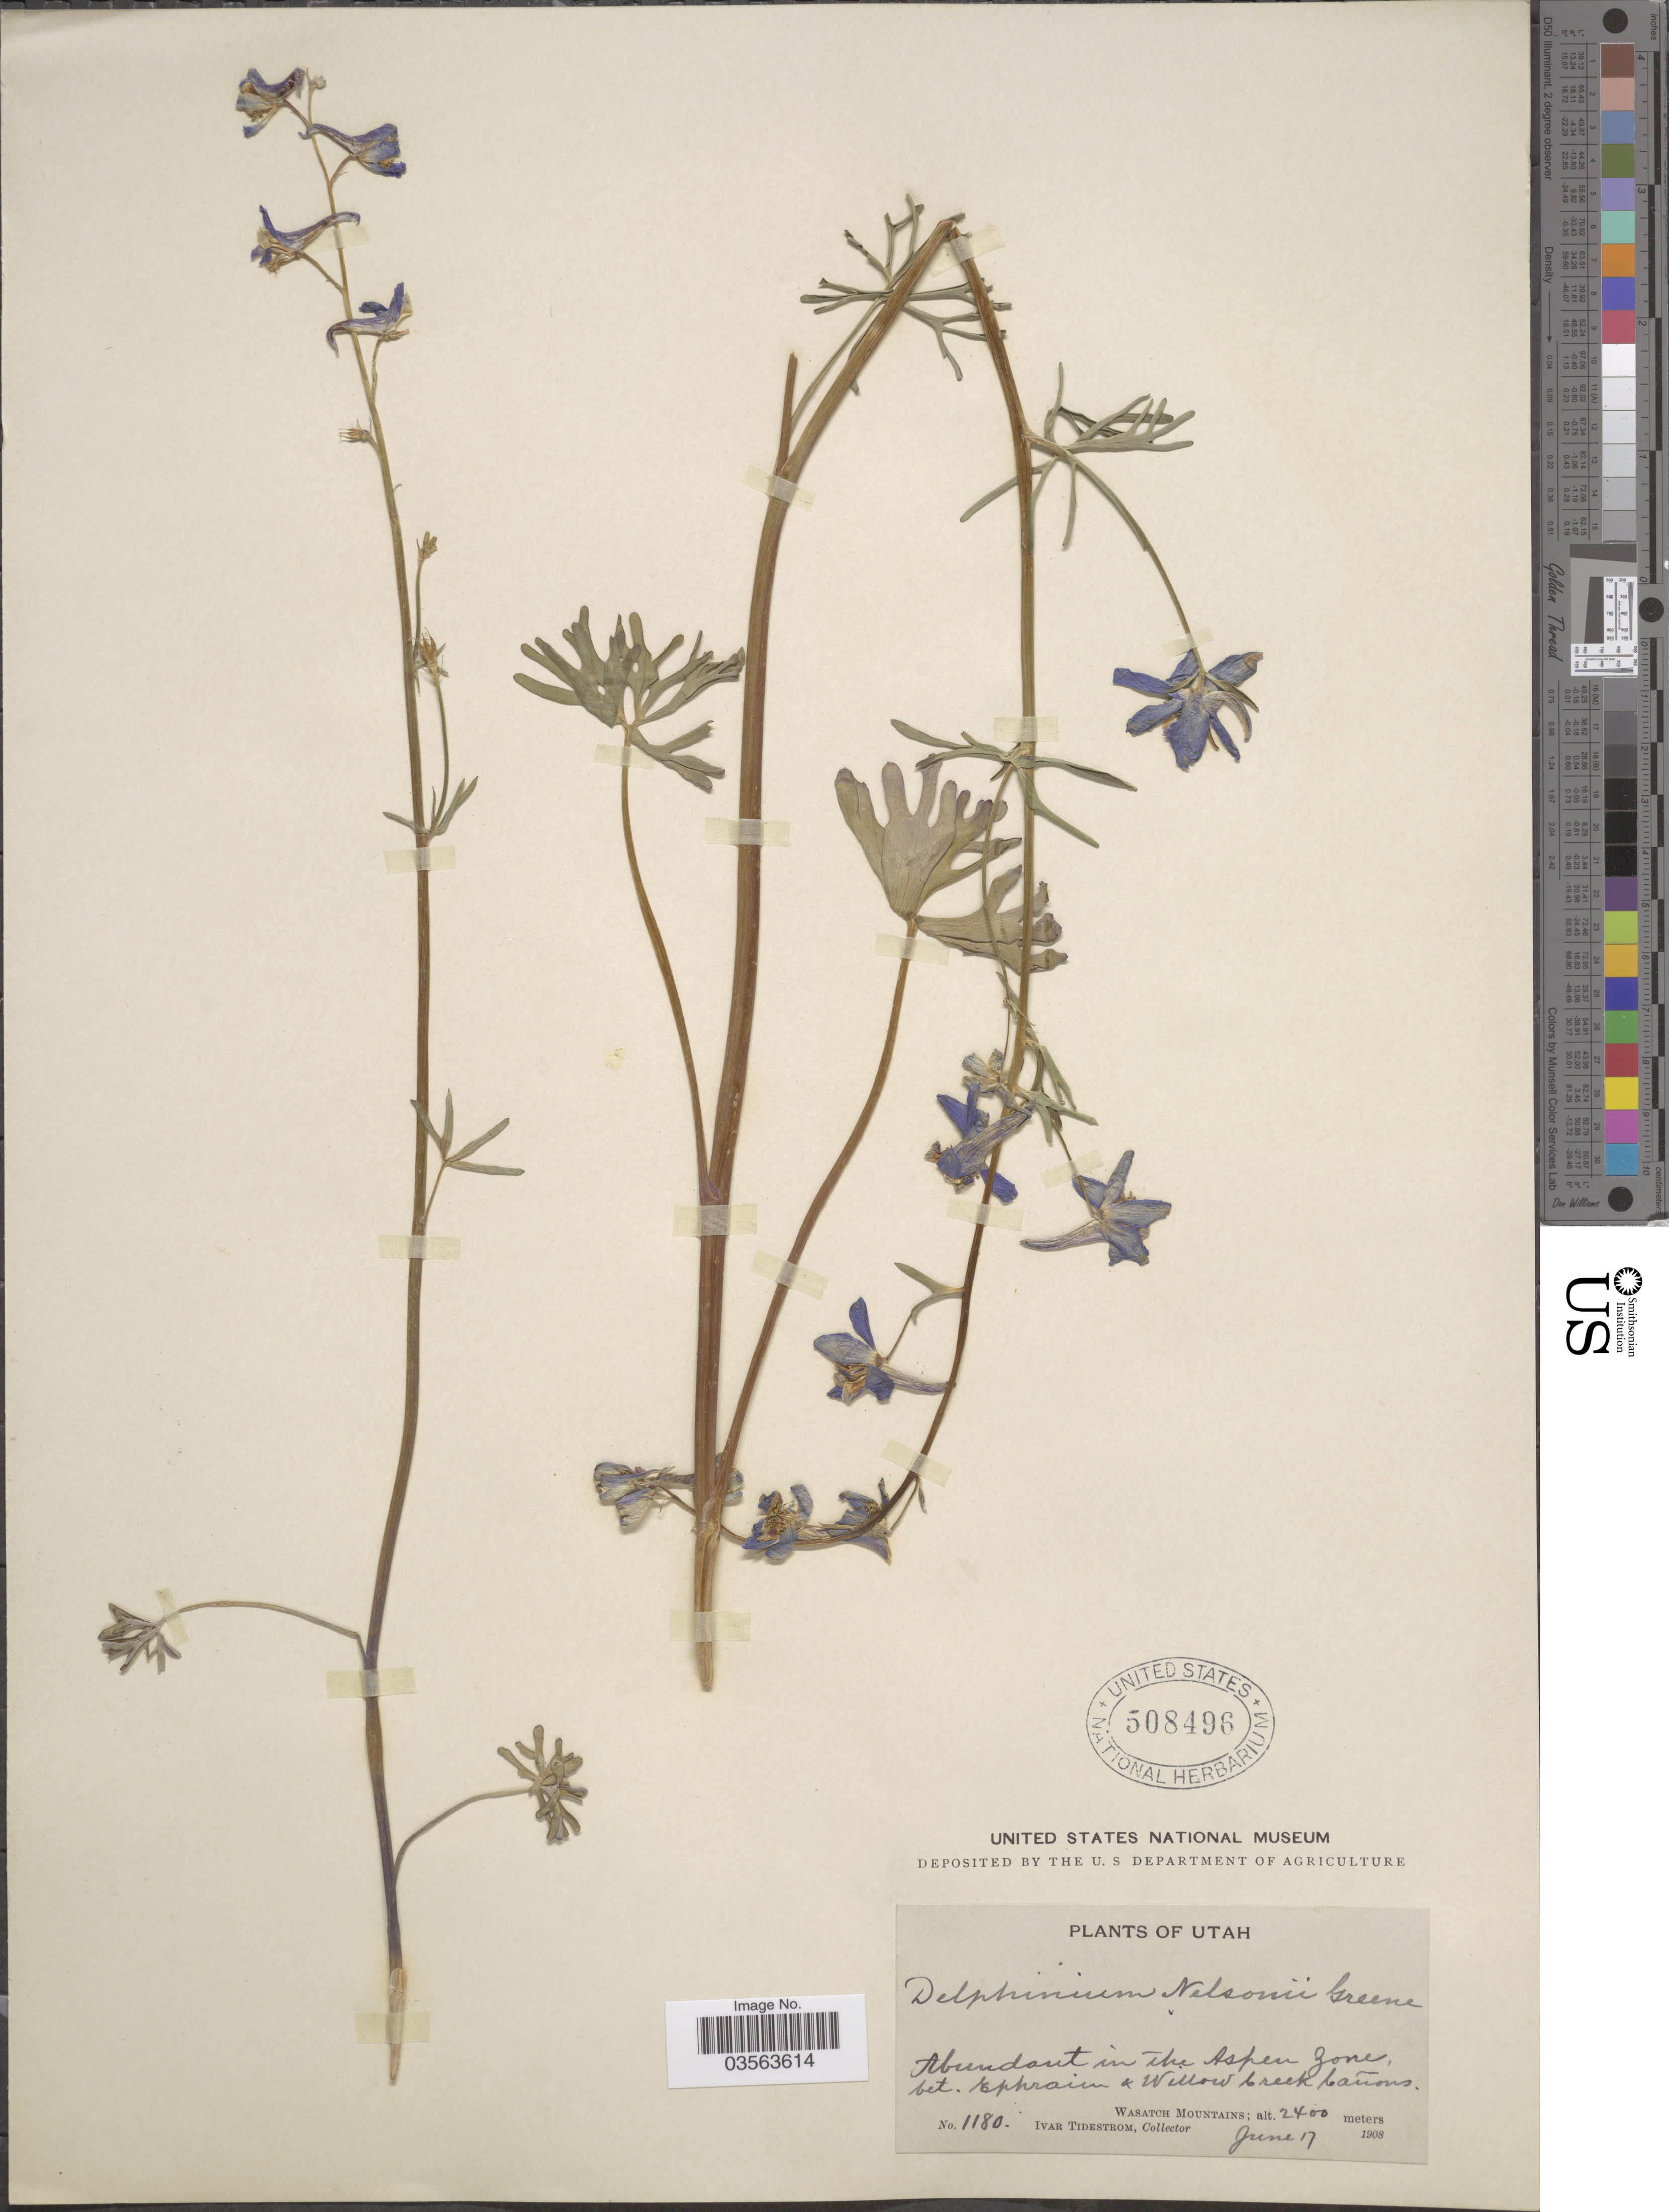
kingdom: Plantae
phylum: Tracheophyta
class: Magnoliopsida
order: Ranunculales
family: Ranunculaceae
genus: Delphinium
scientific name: Delphinium nelsonii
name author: Greene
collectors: I. F. Tidestrom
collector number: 1180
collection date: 1908-06-17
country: United States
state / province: Utah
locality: Abundant in The Aspen Zone, bet. Ephraim & Willow Creek Cañons. Wasatch Mountains.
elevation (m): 2400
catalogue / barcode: US 508496